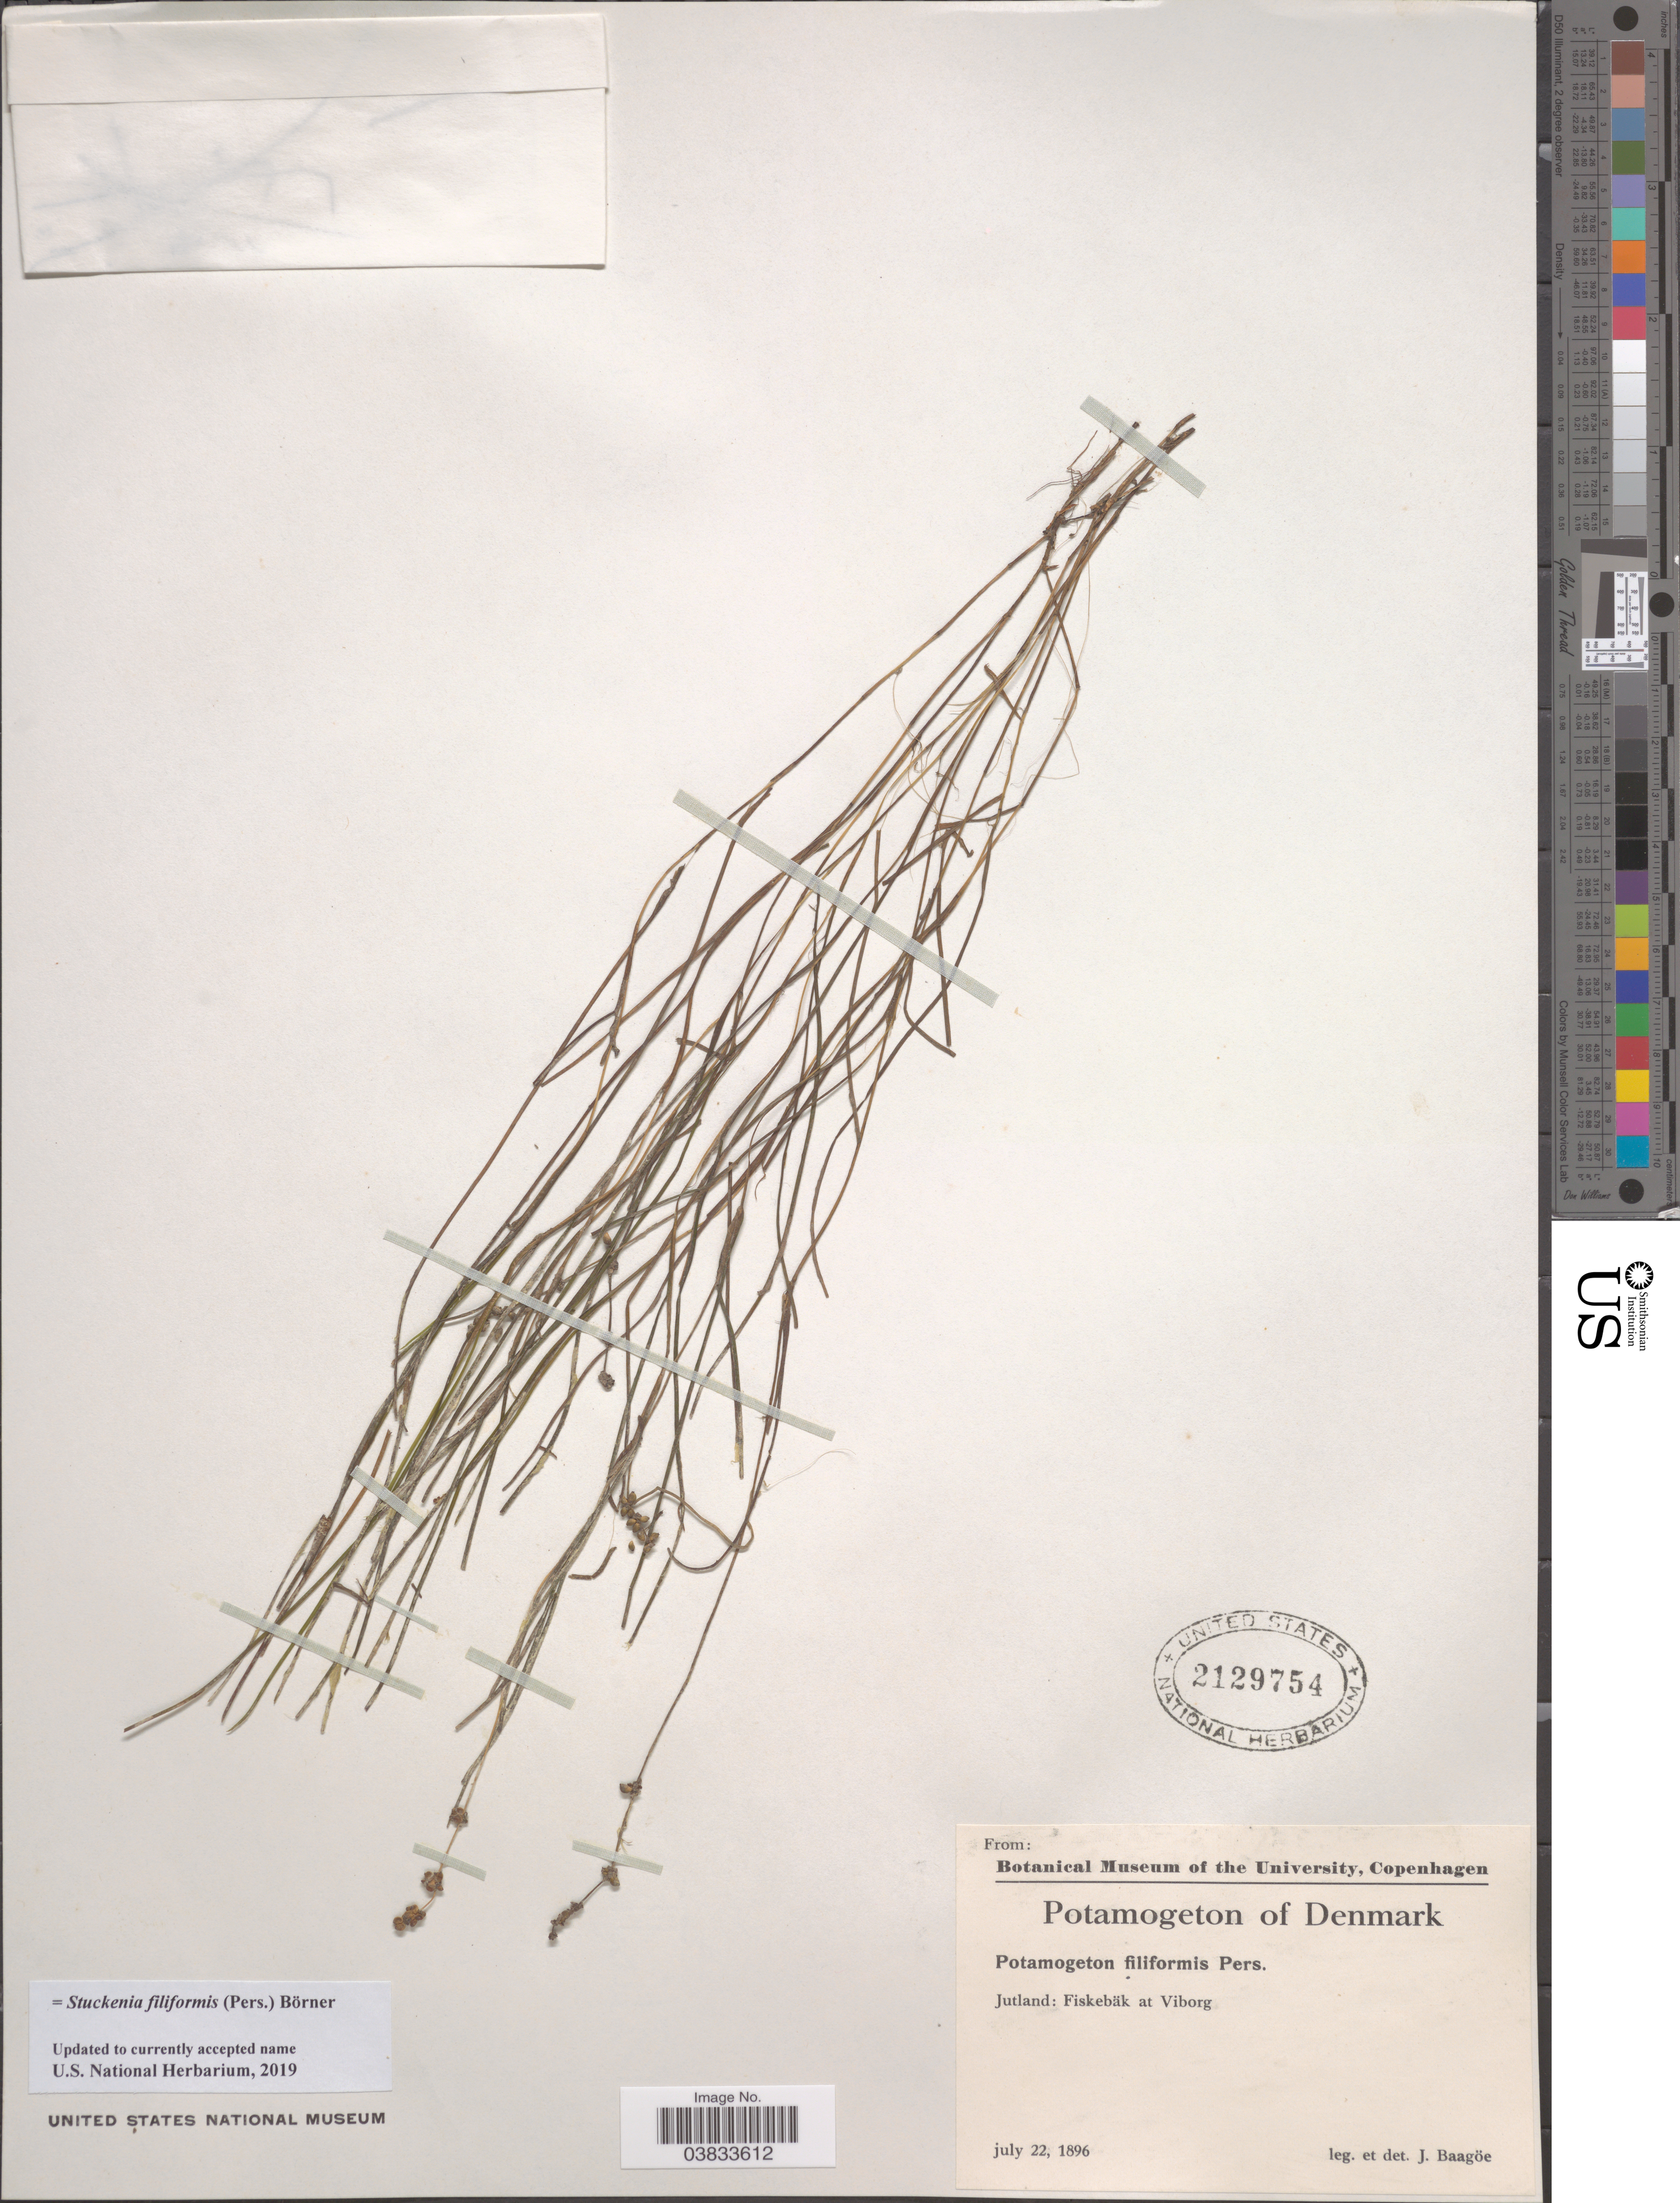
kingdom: Plantae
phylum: Tracheophyta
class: Liliopsida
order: Alismatales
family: Potamogetonaceae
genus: Stuckenia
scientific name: Stuckenia filiformis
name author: (Pers.) Börner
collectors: J. Baagoe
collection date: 1896-07-22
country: Denmark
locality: Jutland: Fiskebäk at Viborg.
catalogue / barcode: US 2129754